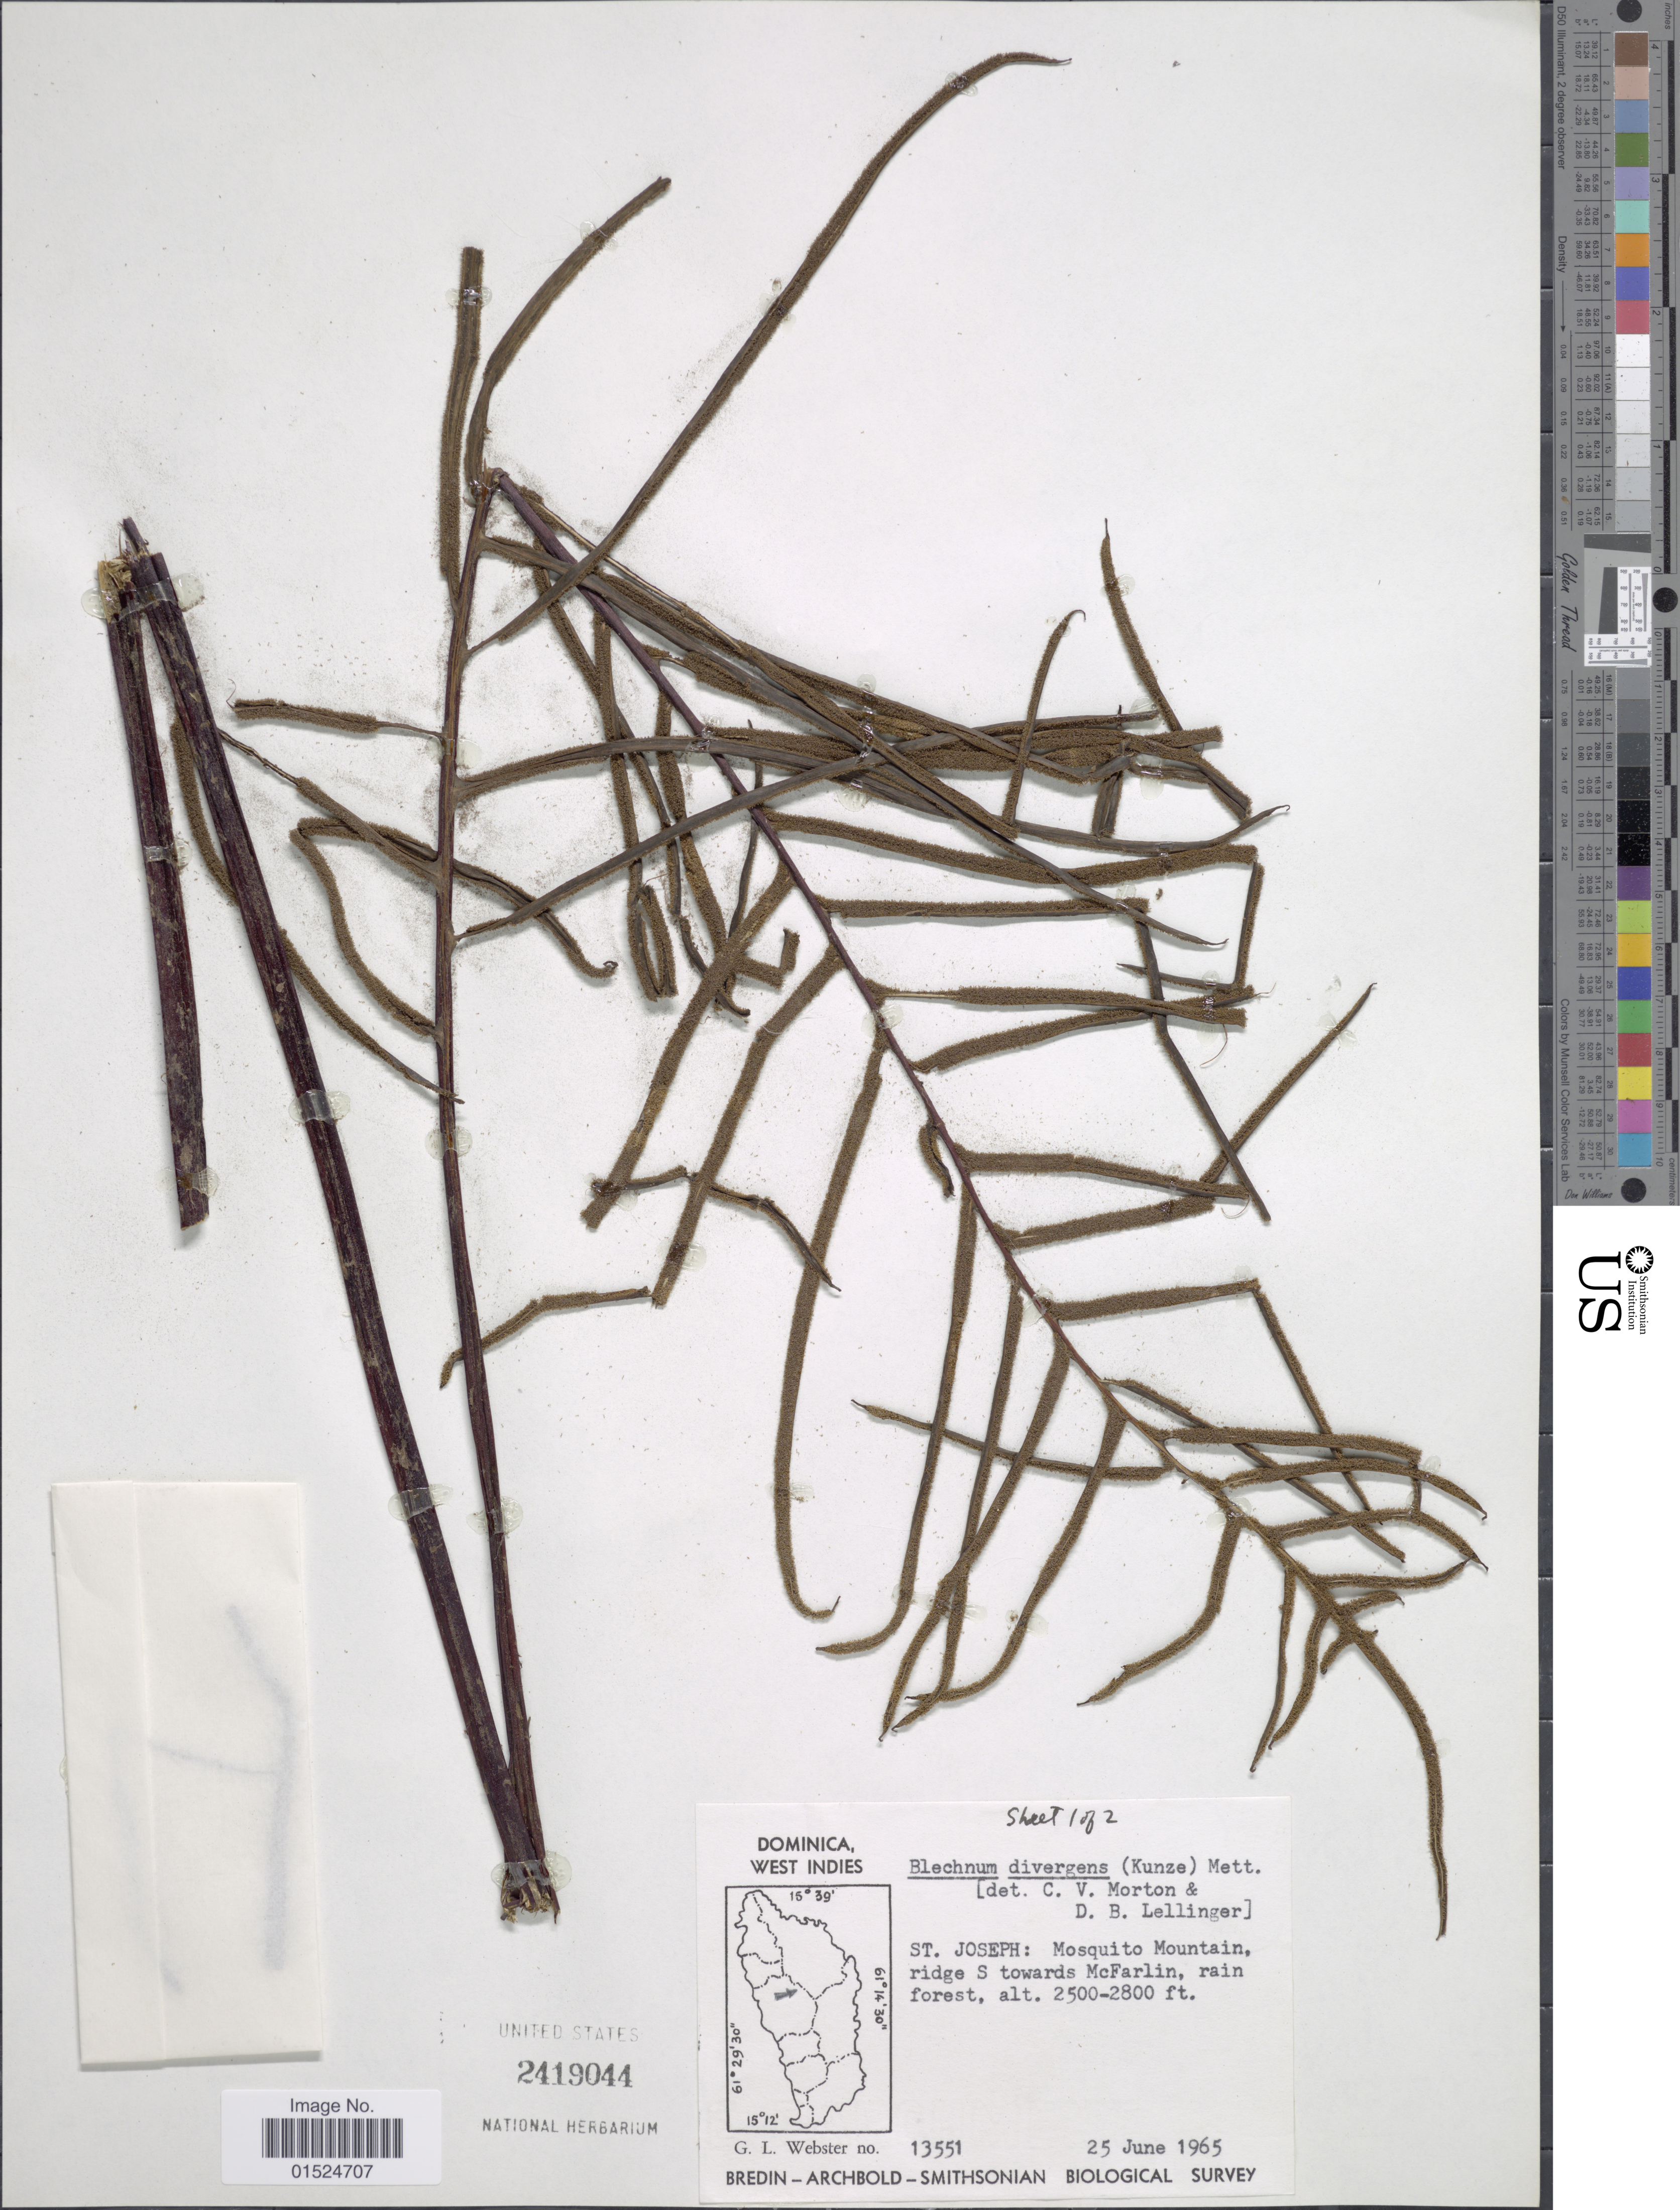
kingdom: Plantae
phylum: Tracheophyta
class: Polypodiopsida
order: Polypodiales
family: Blechnaceae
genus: Blechnum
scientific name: Blechnum divergens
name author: (Kunze) Mett.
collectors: G. L. Webster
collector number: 13551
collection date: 1965-06-25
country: Dominica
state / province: St. Joseph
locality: West Indies, Mosquito Mountain, ridge S towards McFarlin, rain forest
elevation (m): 762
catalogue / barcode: US 2419044